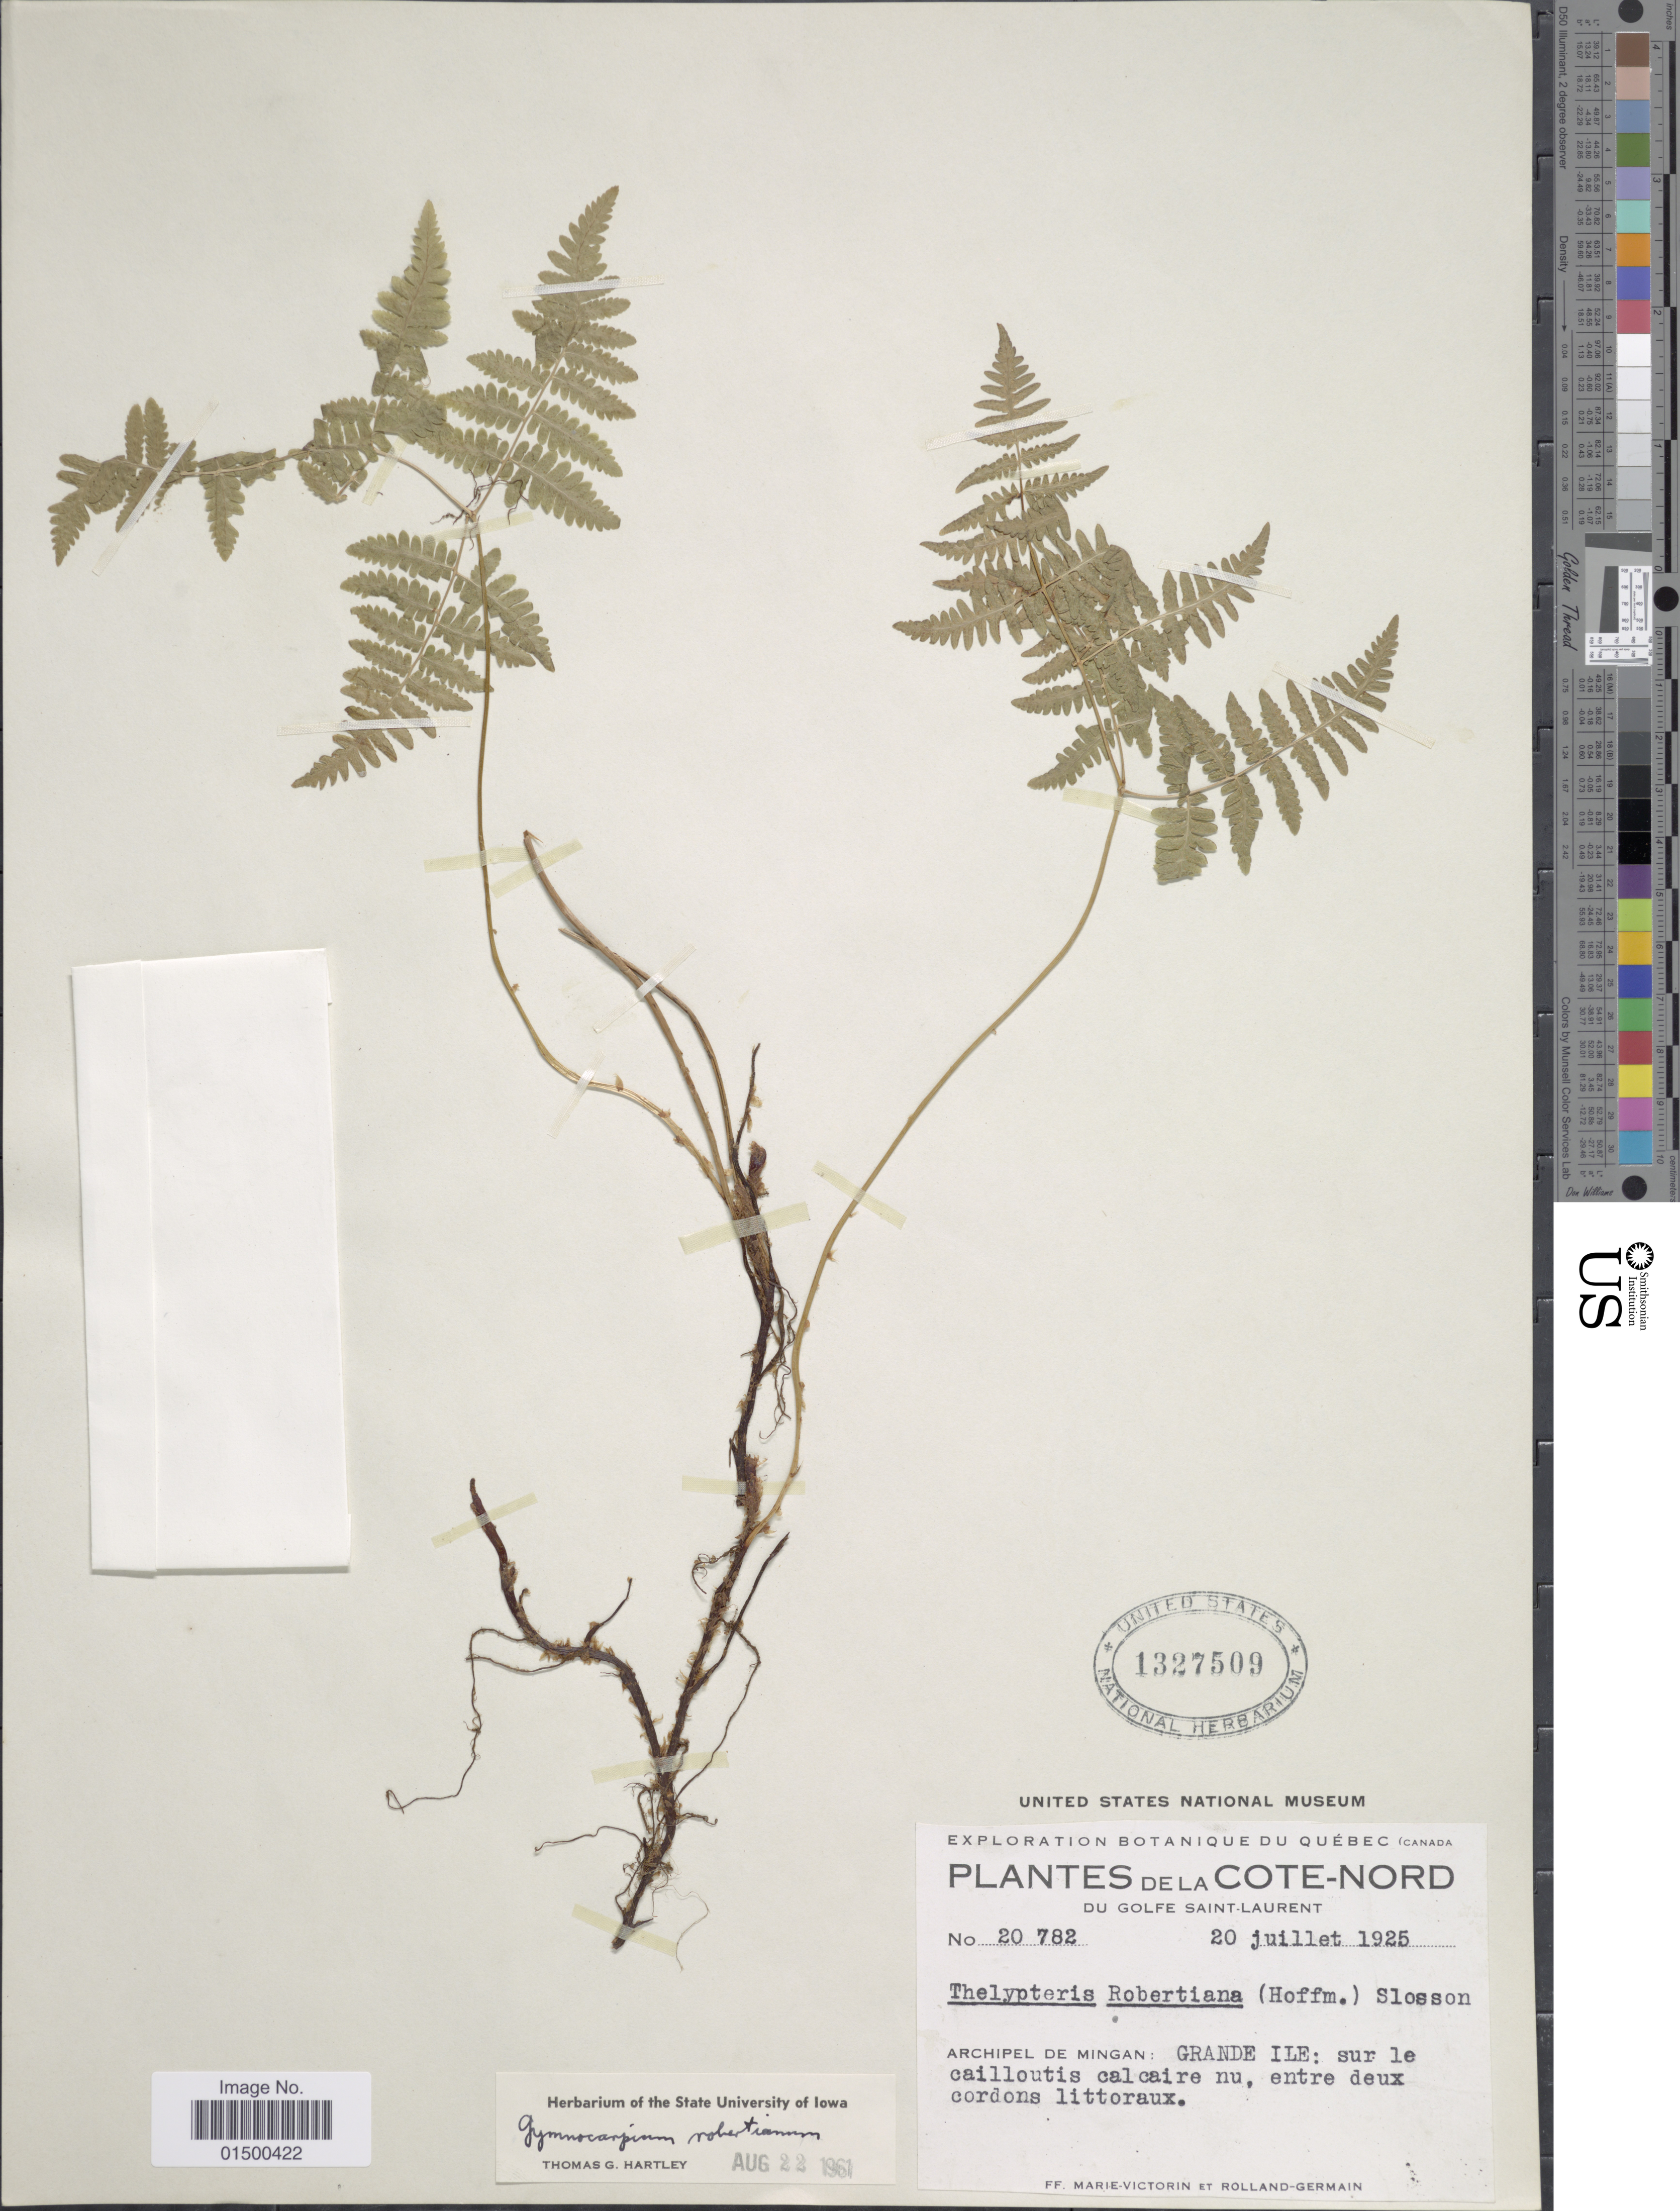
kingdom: Plantae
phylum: Tracheophyta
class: Polypodiopsida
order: Polypodiales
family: Cystopteridaceae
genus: Gymnocarpium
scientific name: Gymnocarpium robertianum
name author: (Hoffm.) Newman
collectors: Fr. Marie-Victorin & Rolland-Germain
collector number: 20782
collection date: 1925-07-20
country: Canada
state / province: Quebec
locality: Cote-Nord, du Golfe Saint-Laurent, Archipel de mingan: Grande Ile: Sur le cailloutis calcaire nu, entre deuc cordons littoraux.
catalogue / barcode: US 1327509